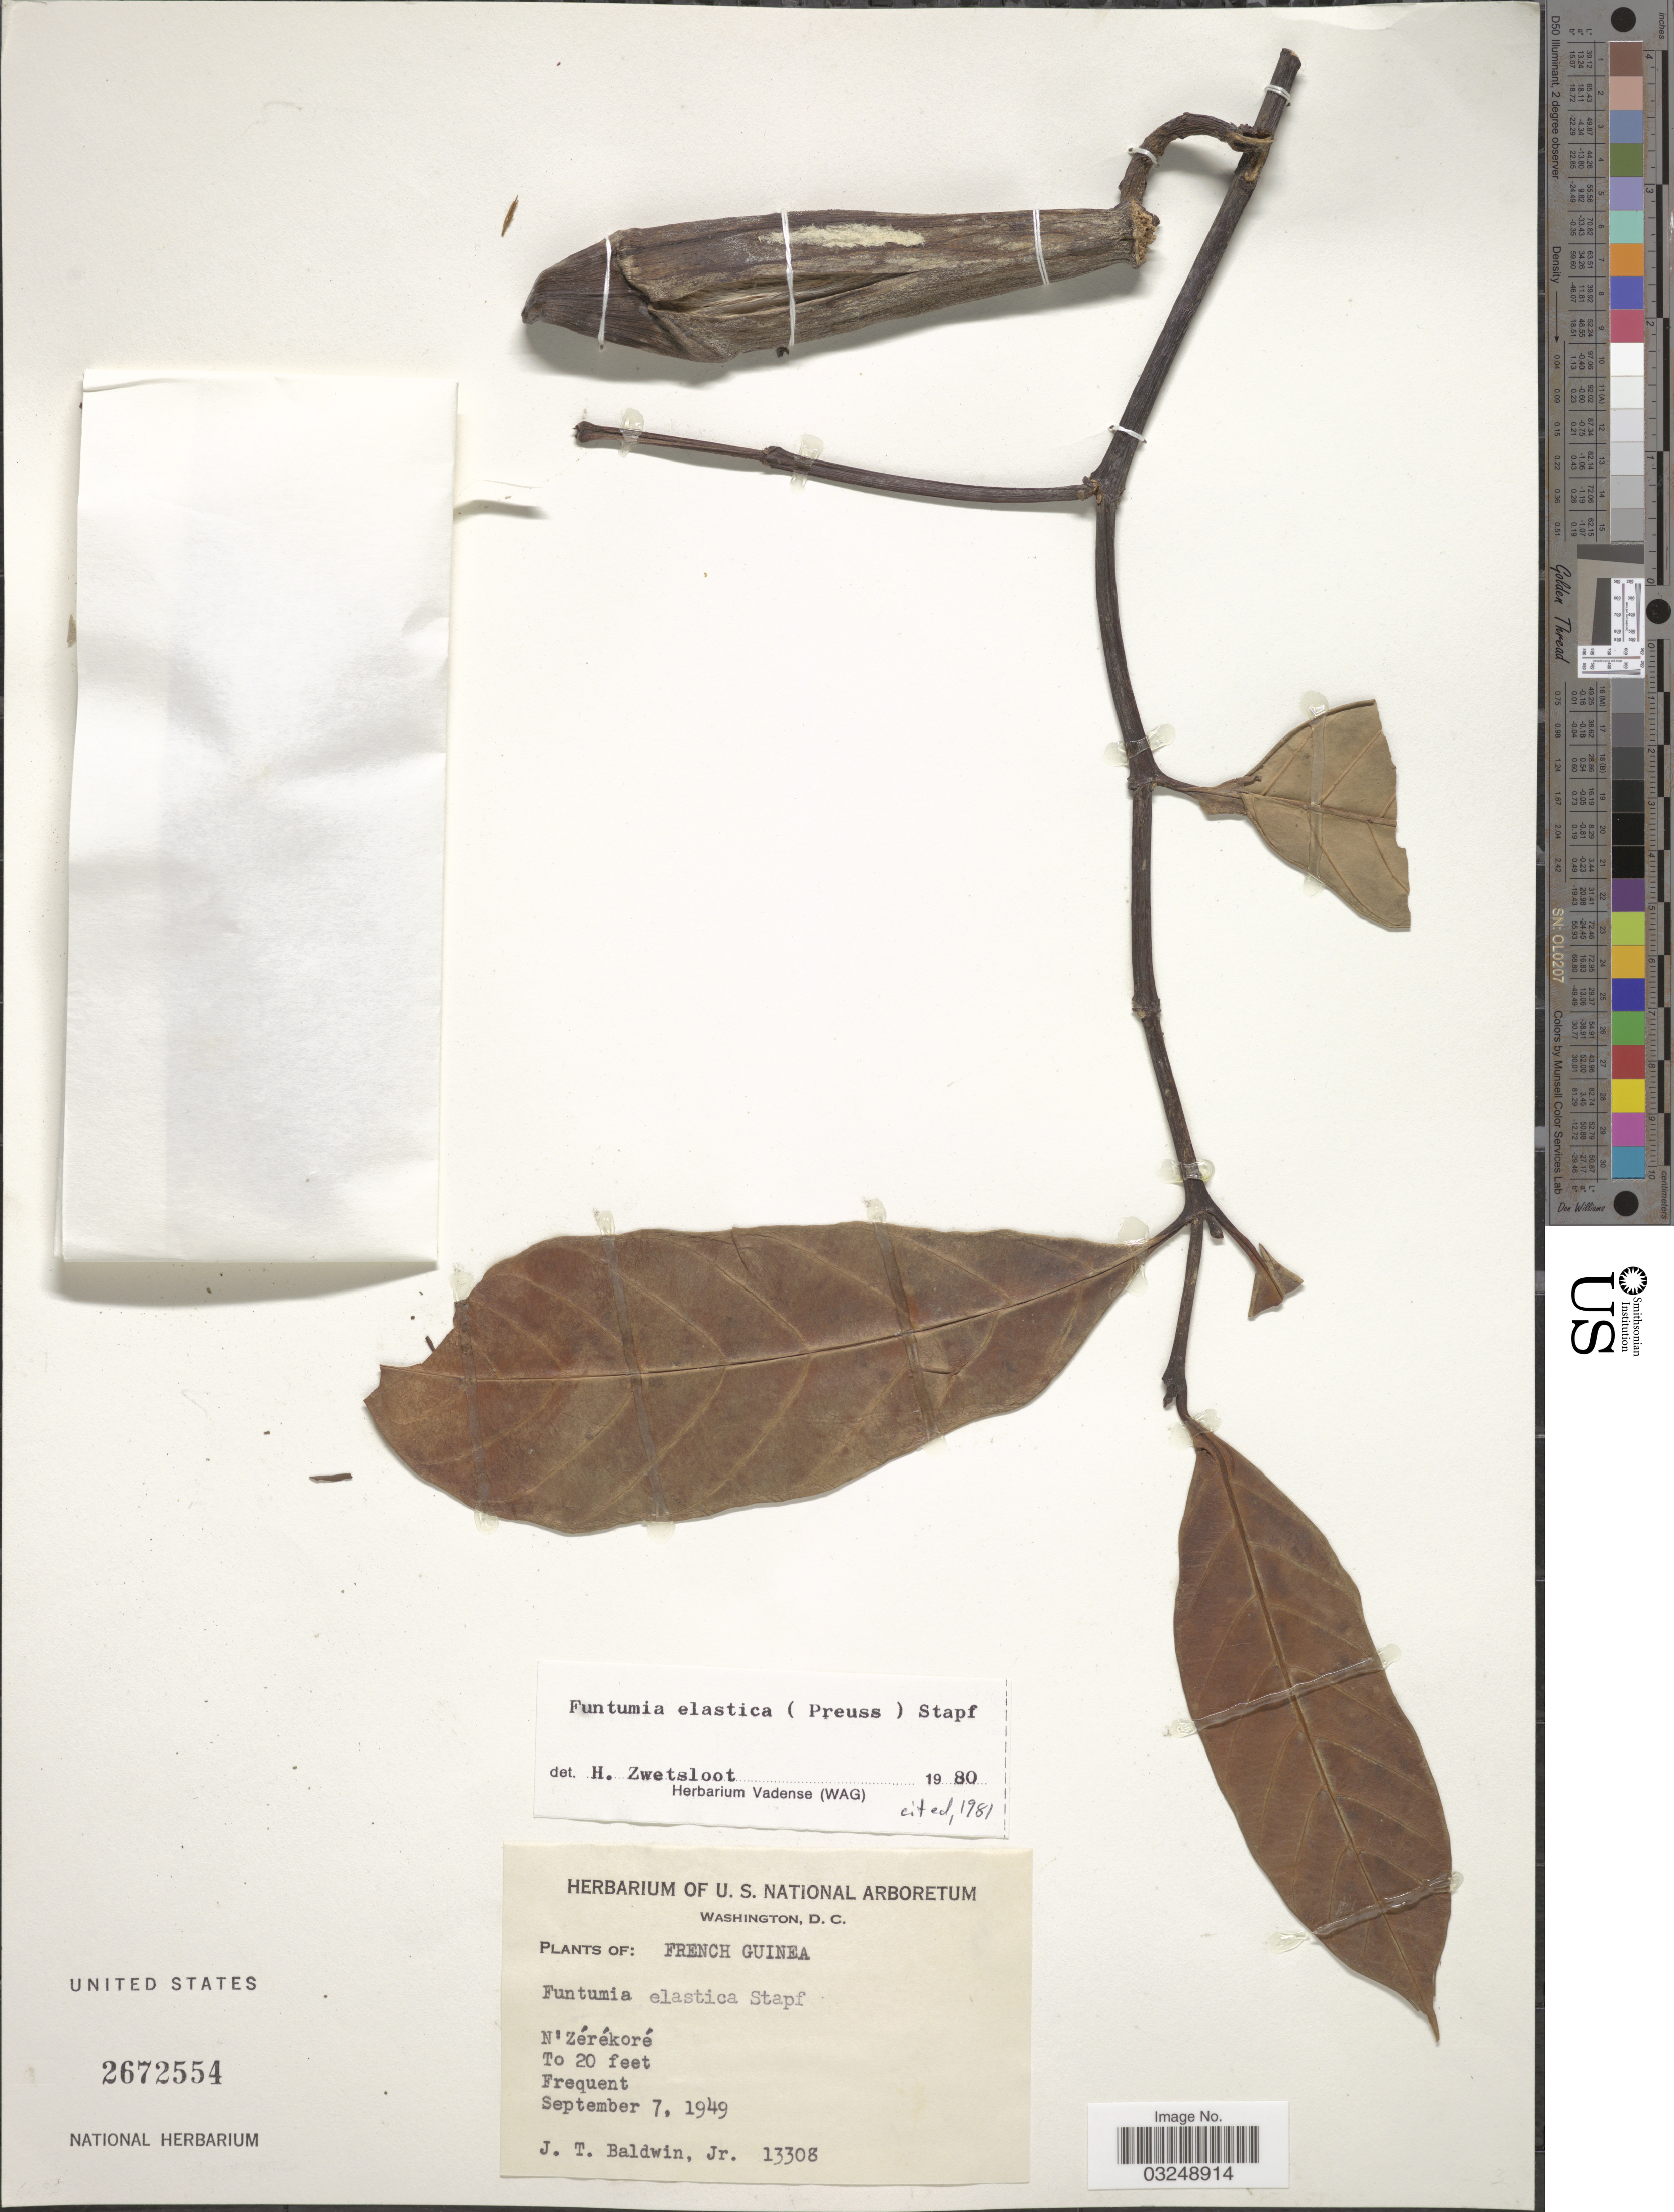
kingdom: Plantae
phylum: Tracheophyta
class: Magnoliopsida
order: Gentianales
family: Apocynaceae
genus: Funtumia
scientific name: Funtumia elastica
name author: Stapf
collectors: J. T. Baldwin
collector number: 13308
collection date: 1949-09-07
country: Guinea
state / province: Nzérékoré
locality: French Guinea.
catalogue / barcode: US 7672554